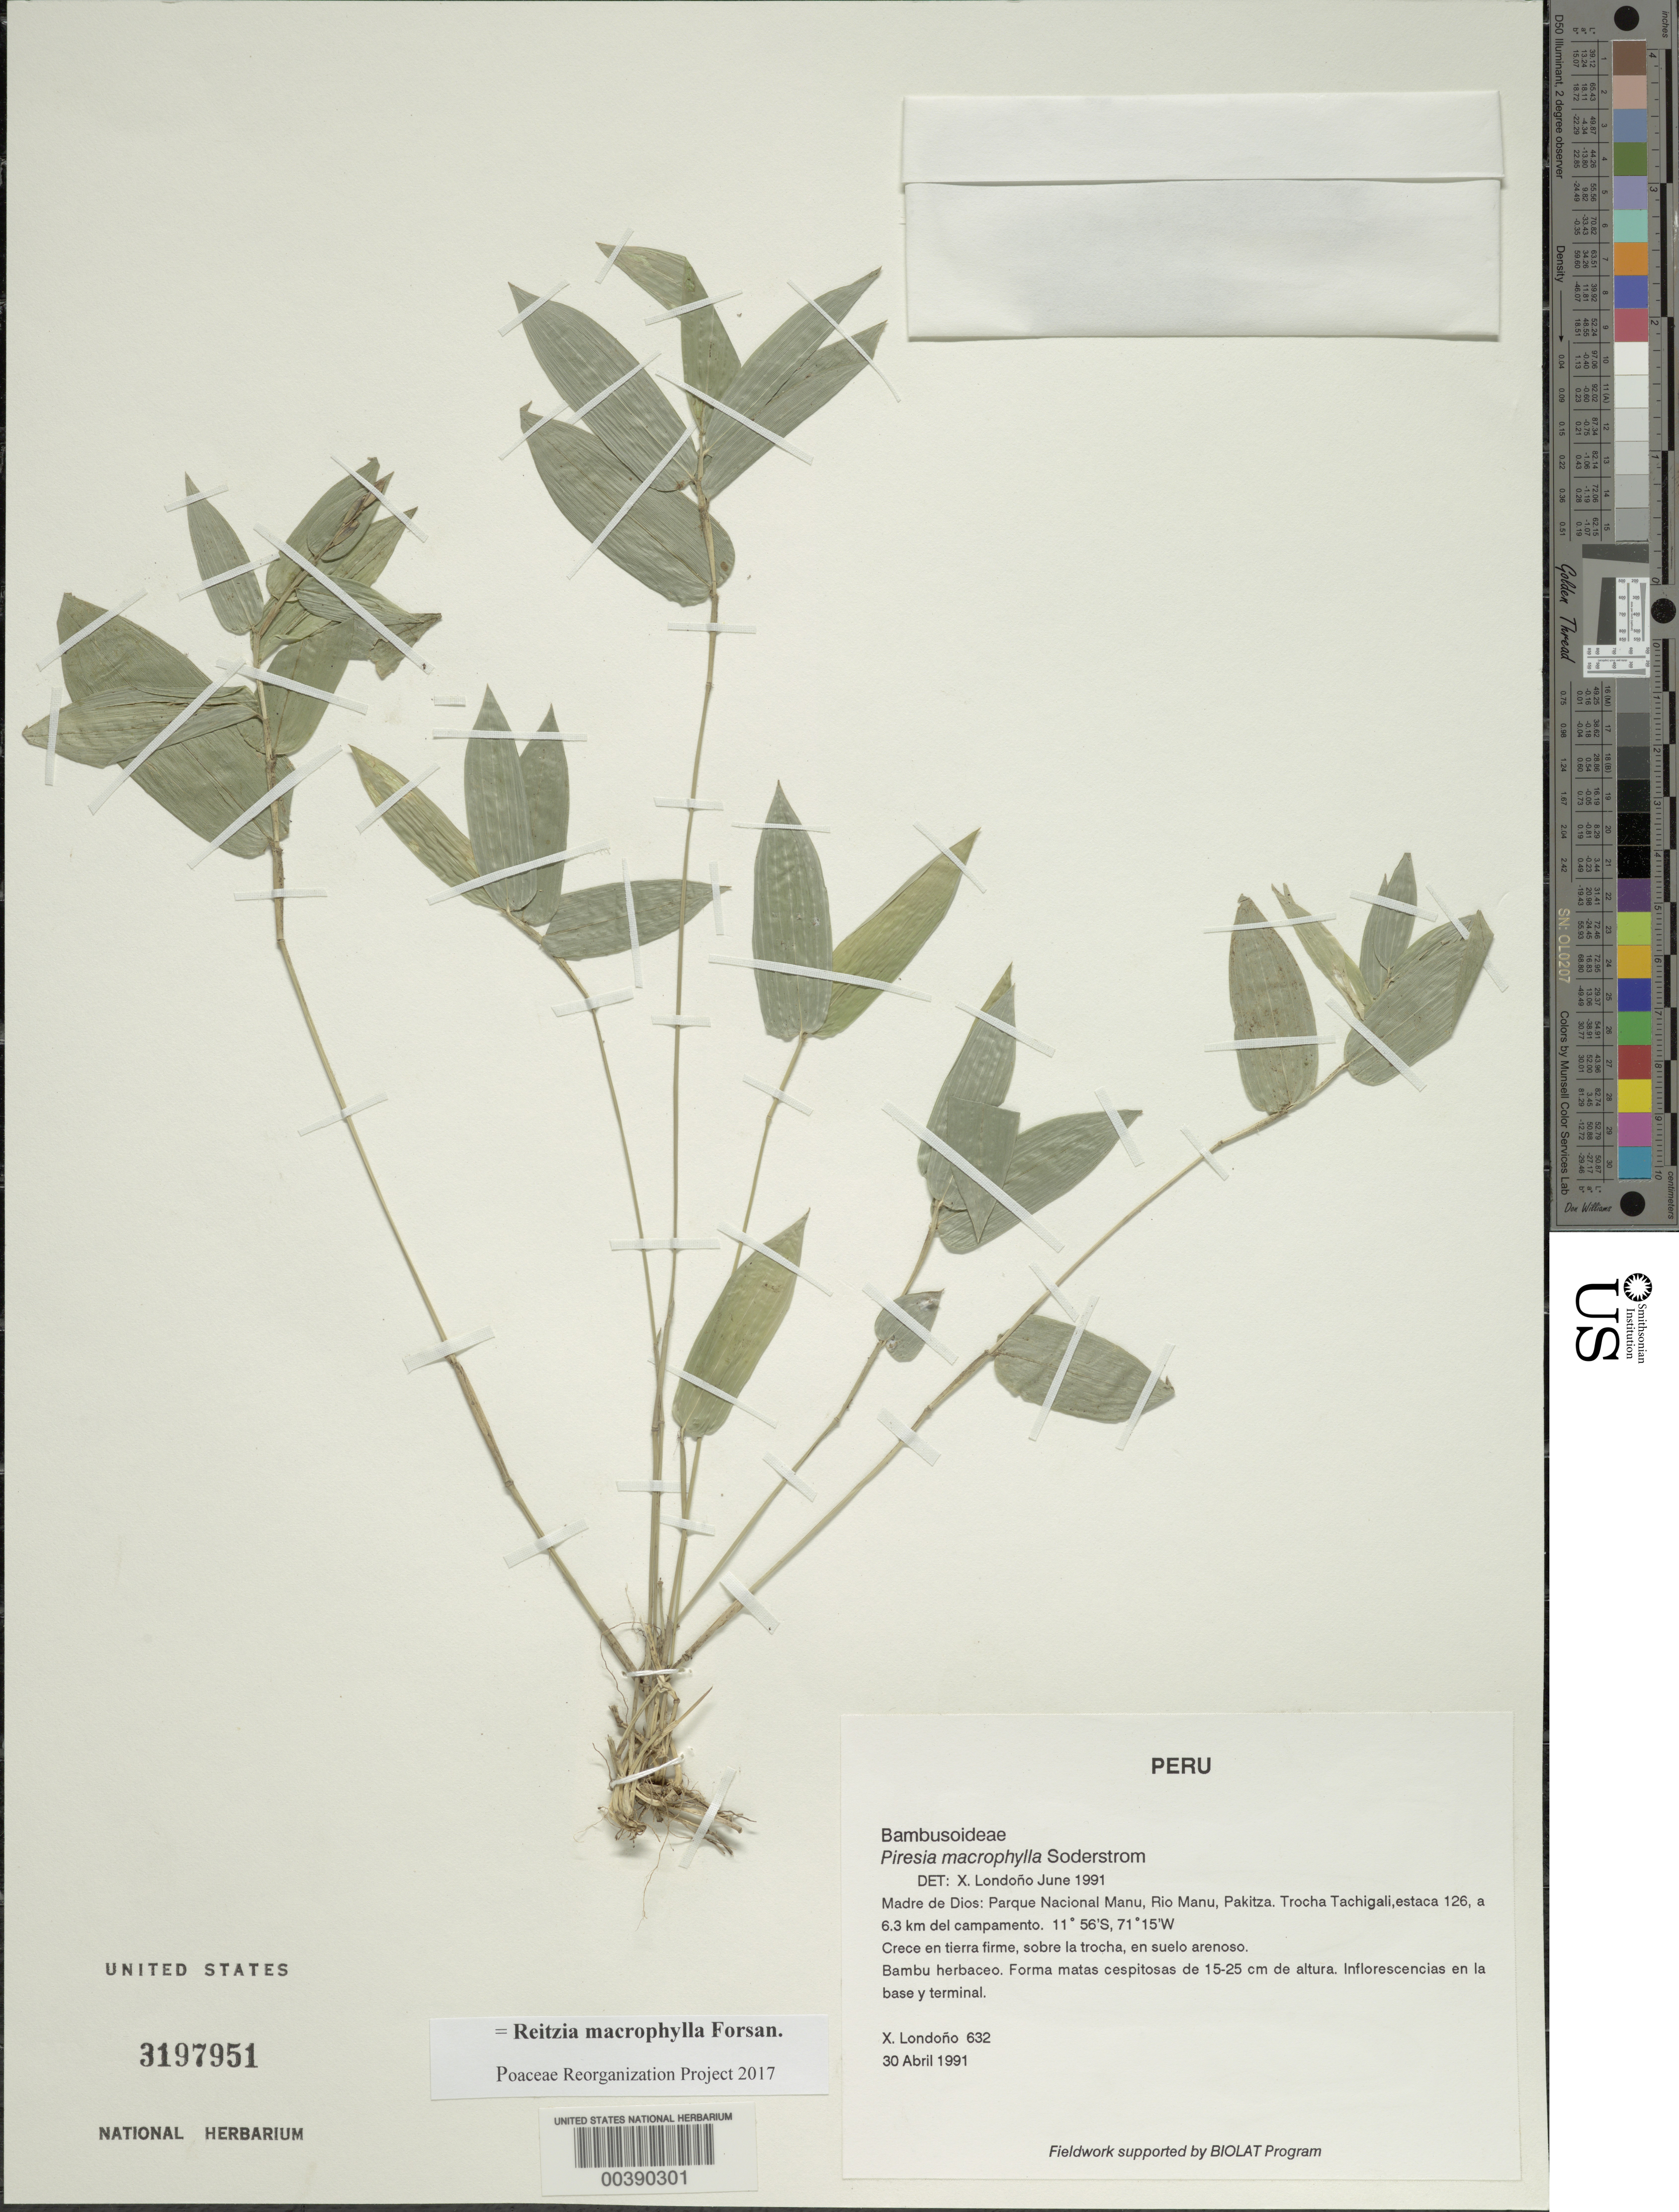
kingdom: Plantae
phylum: Tracheophyta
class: Liliopsida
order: Poales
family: Poaceae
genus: Reitzia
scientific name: Reitzia macrophylla ined. 2019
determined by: Poaceae Reorganization Project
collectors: X. Londoño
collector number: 632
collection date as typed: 30 Apr 1991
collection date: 1991-04-30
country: Peru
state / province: Madre de Dios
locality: Parque nacional manu, rio manu, pakitza, trocha tachigali, estaca 126, a 6.3 km del campmento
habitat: En tierra firme, sobre la trocha, en suelo arenoso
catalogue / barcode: US 3197951